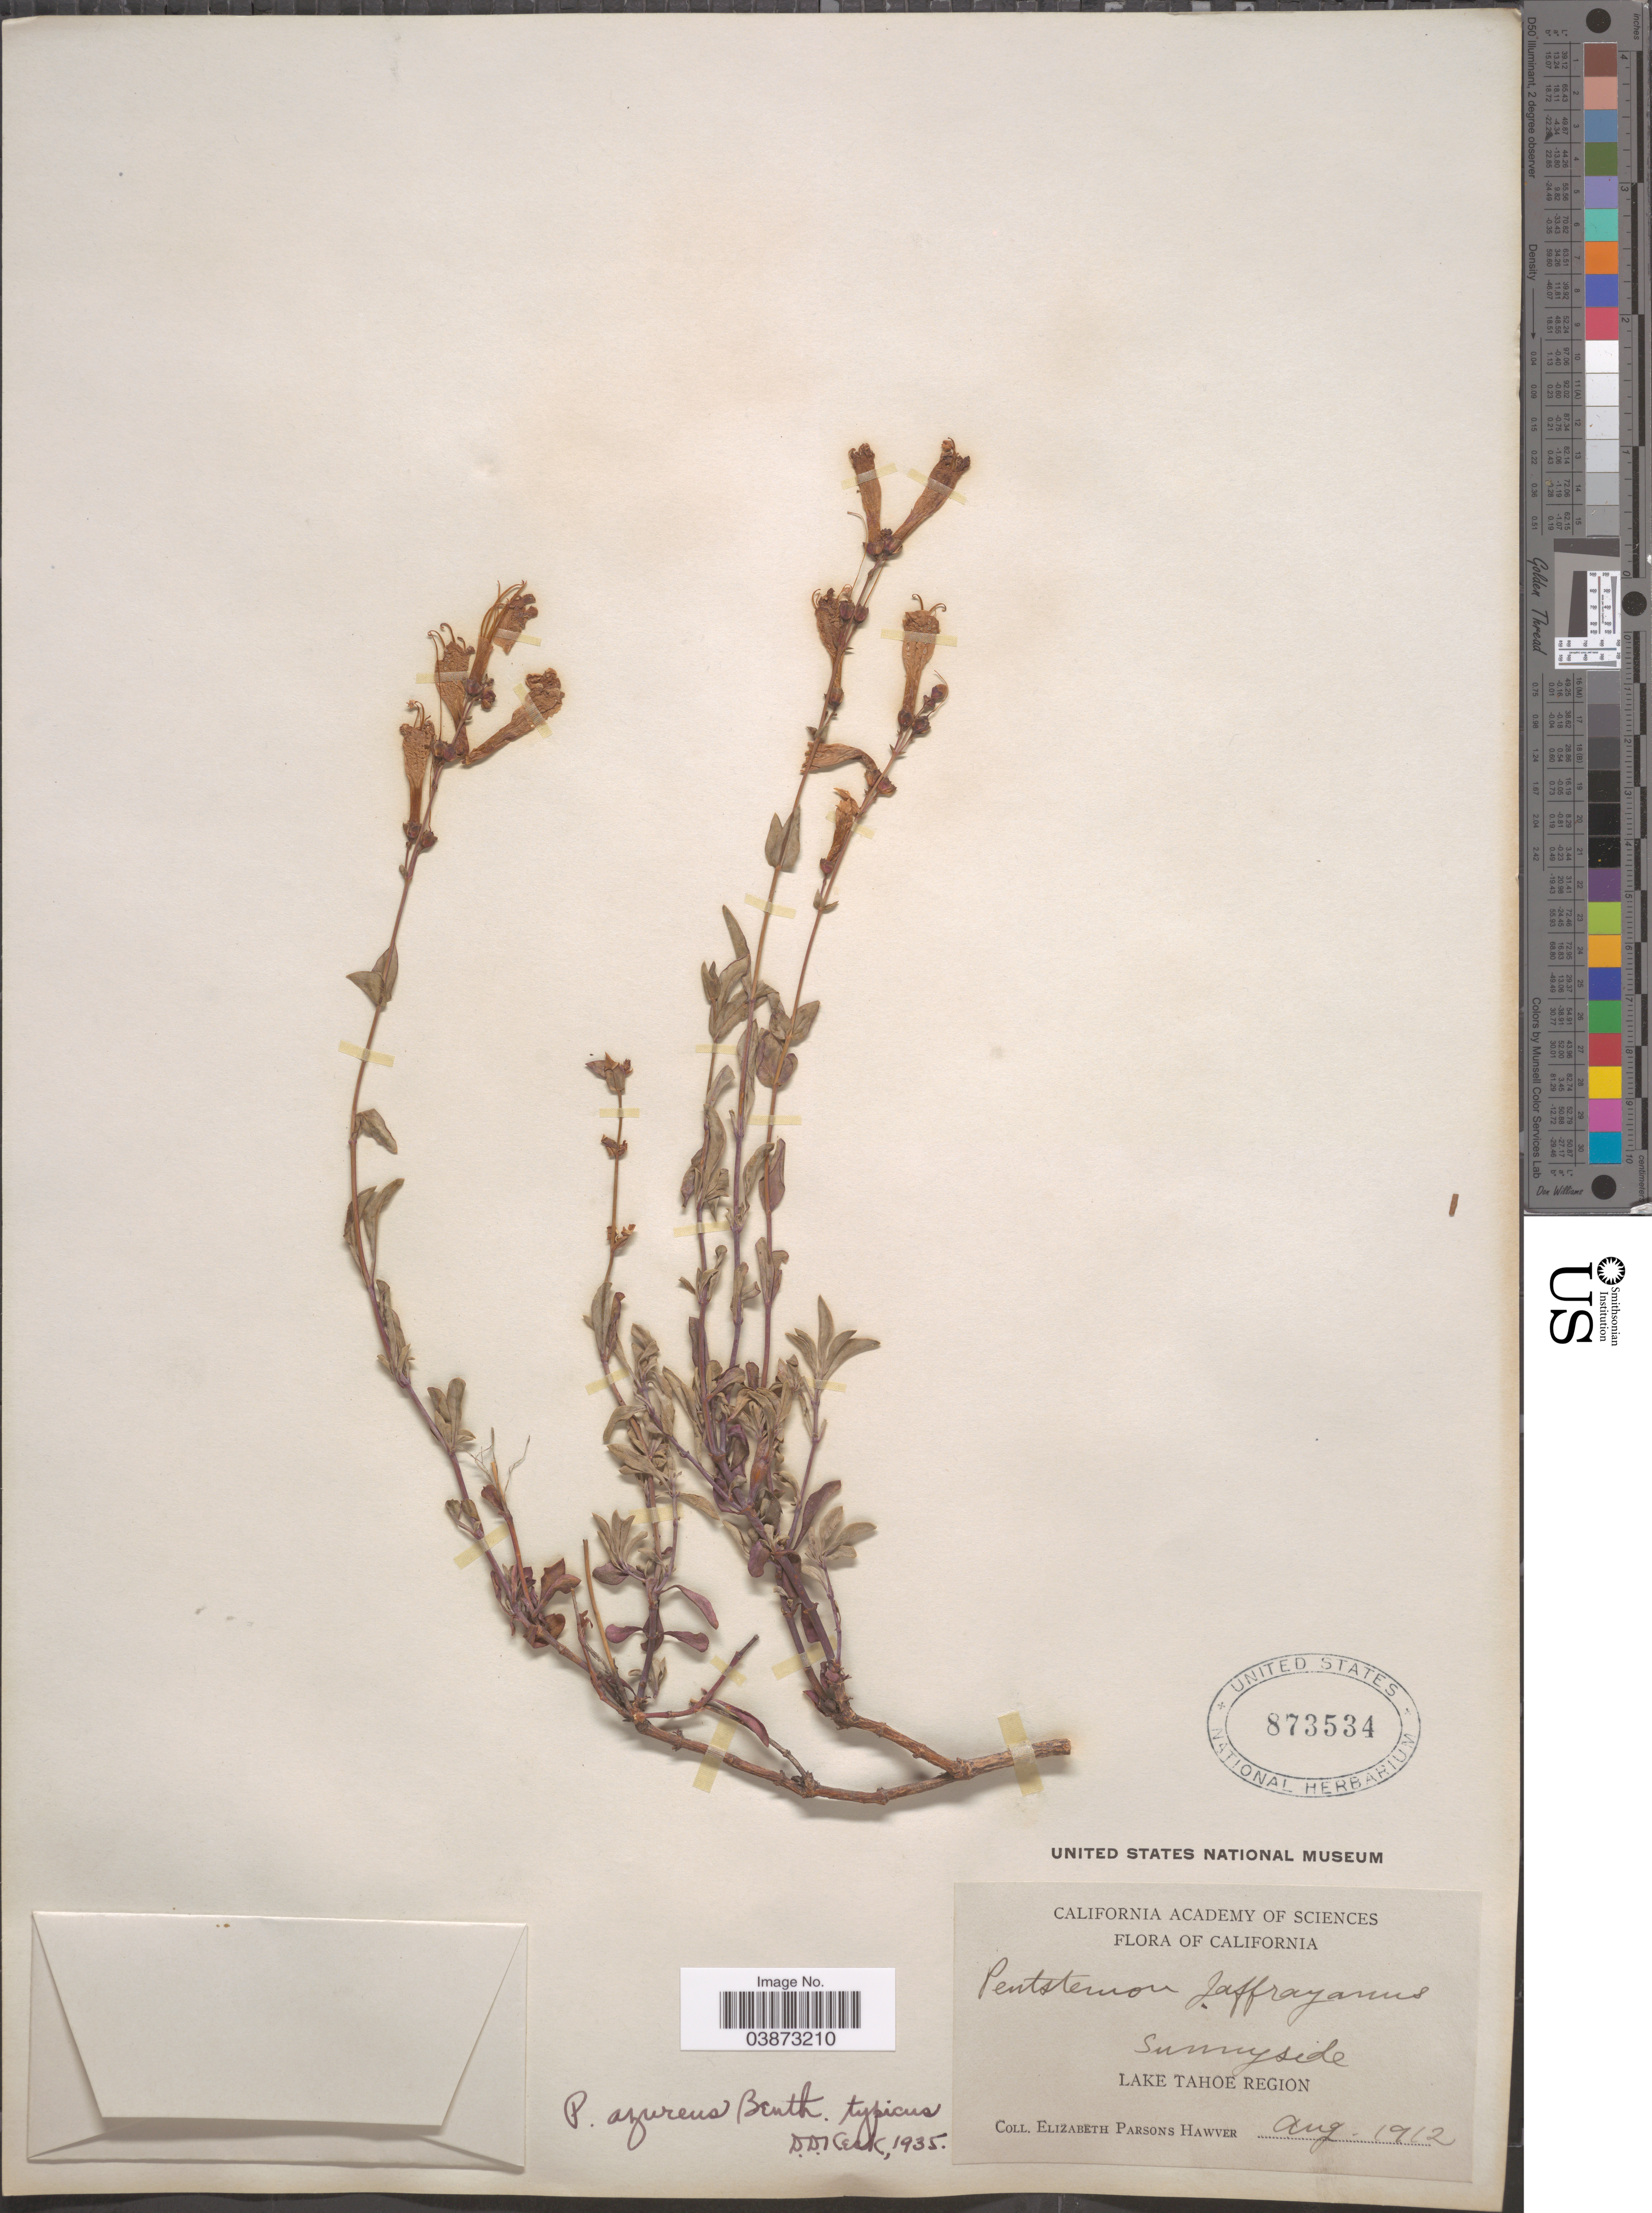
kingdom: Plantae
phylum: Tracheophyta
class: Magnoliopsida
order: Lamiales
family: Plantaginaceae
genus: Penstemon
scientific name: Penstemon azureus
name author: Benth.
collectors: E. Hawver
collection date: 1912-08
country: United States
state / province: California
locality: Sunnyside. Lake Tahoe Region.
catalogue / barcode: US 873534